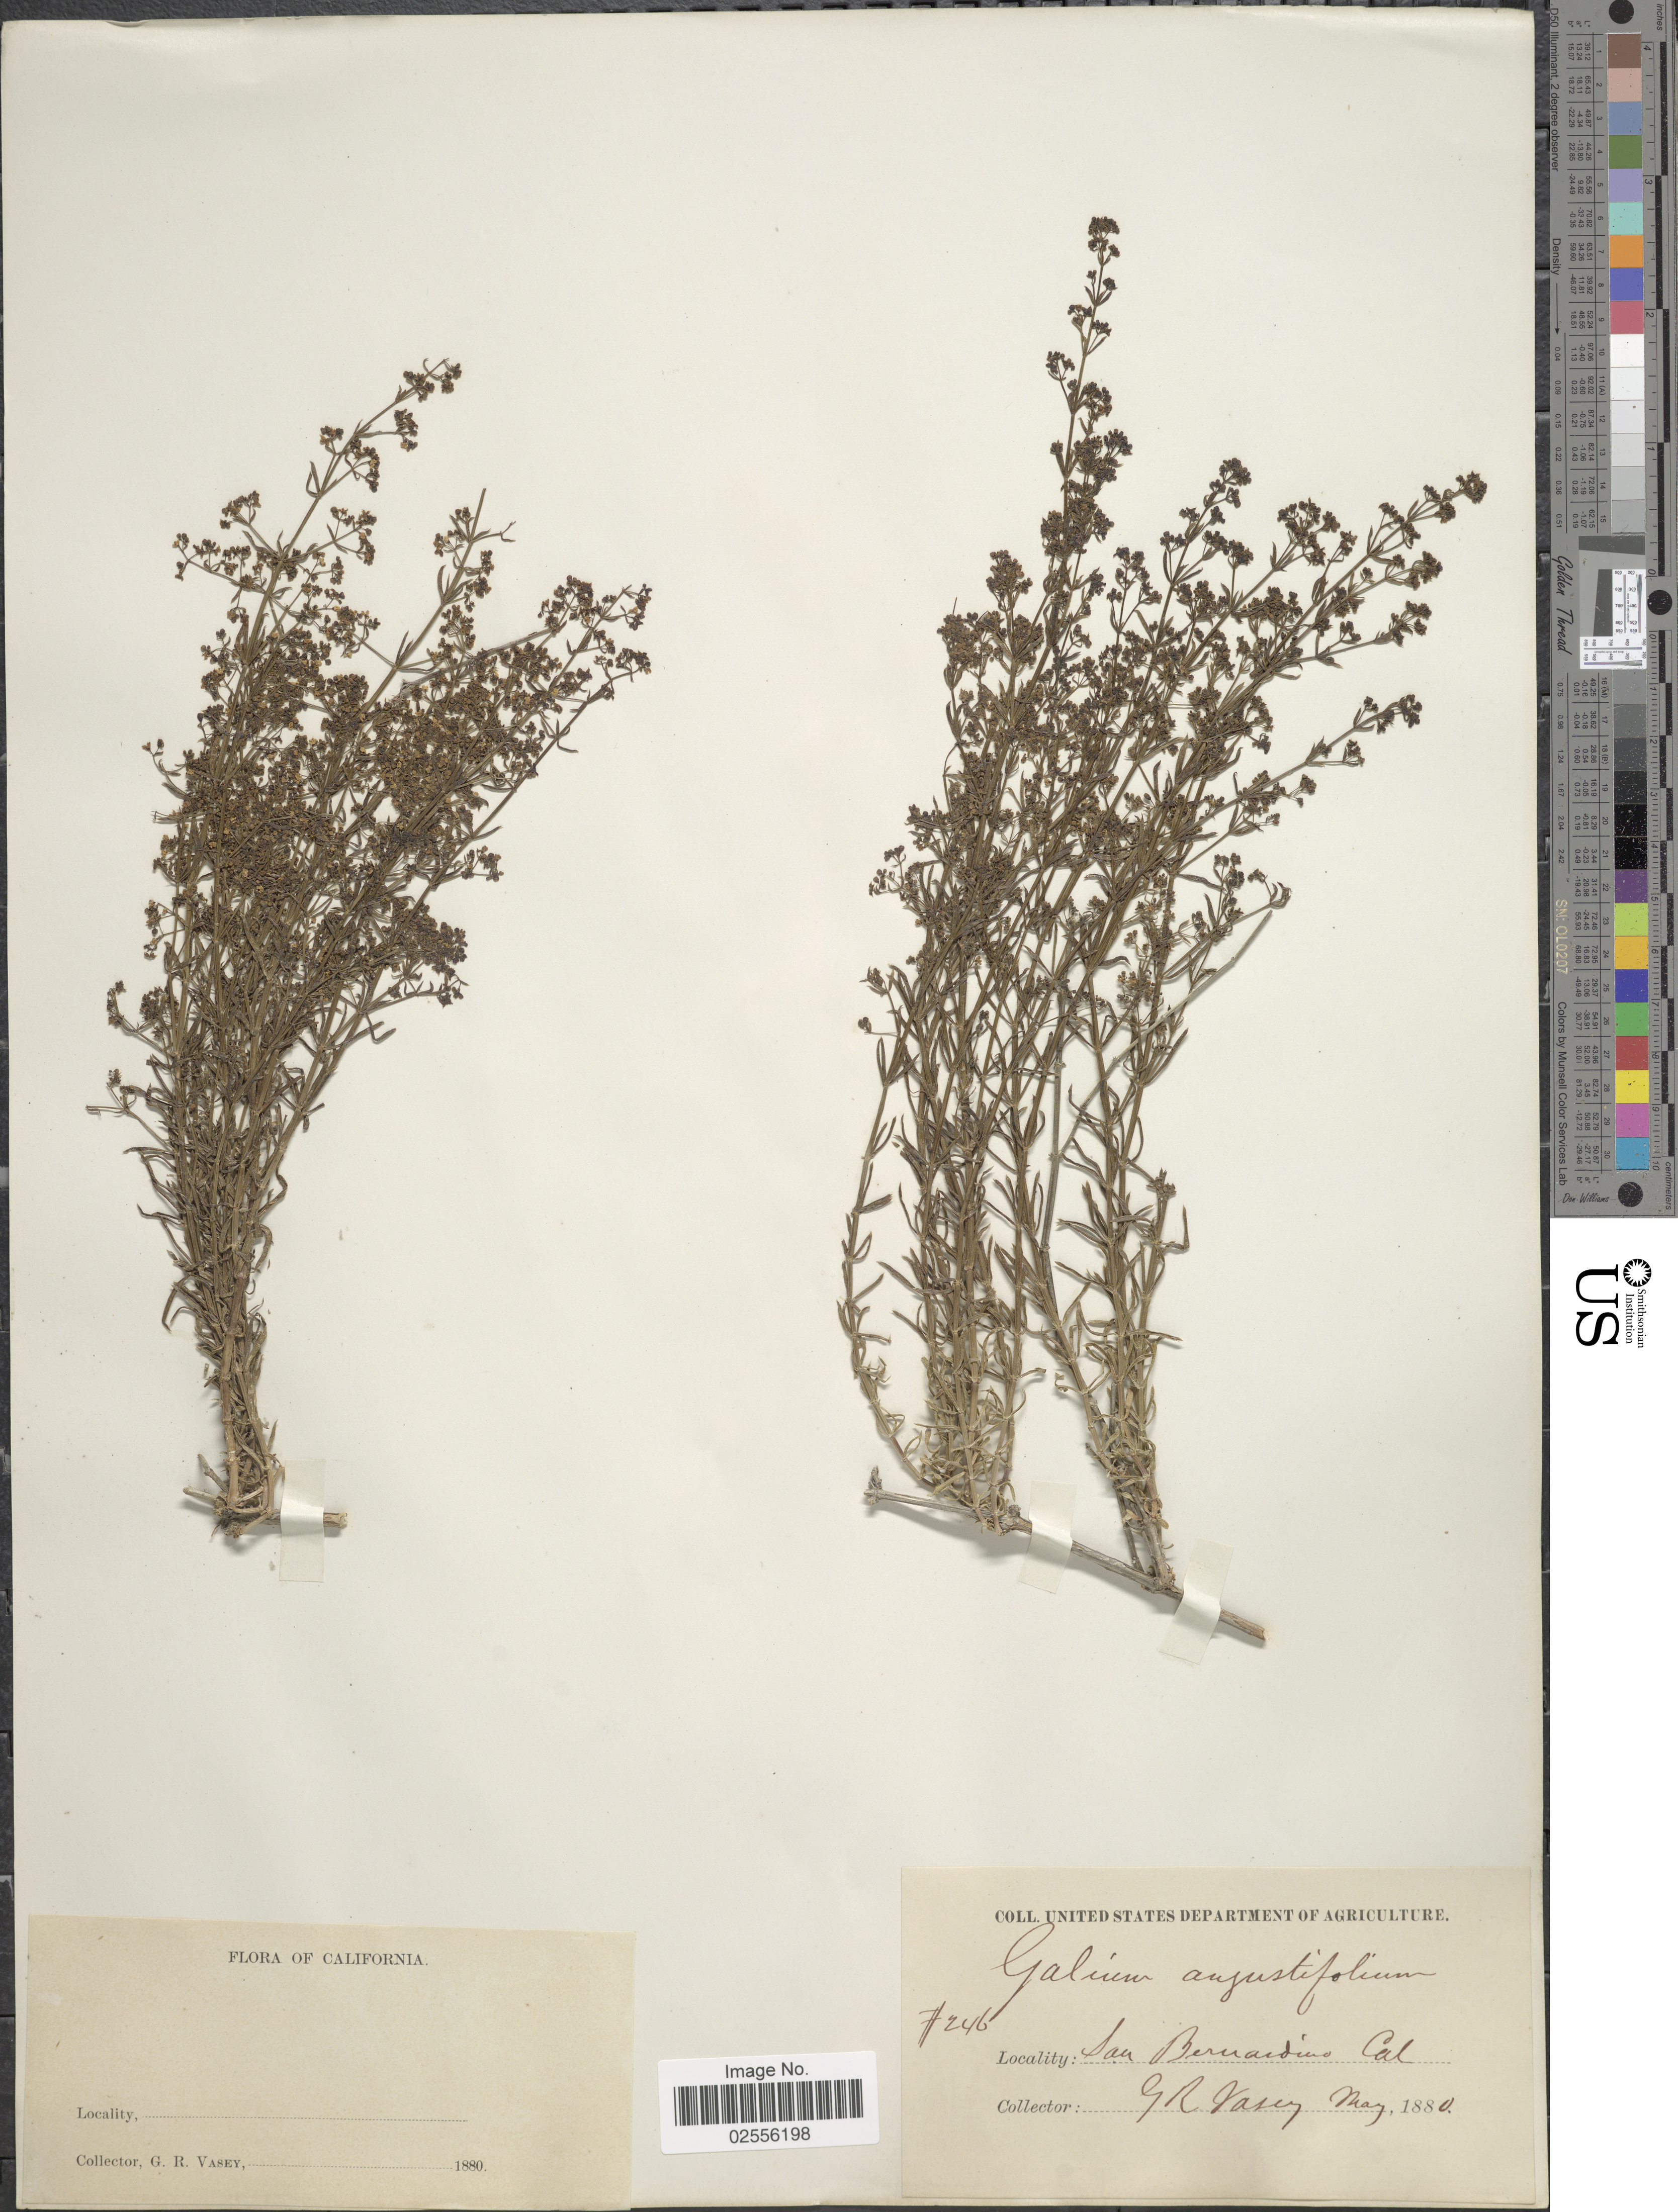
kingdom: Plantae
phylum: Tracheophyta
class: Magnoliopsida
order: Gentianales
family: Rubiaceae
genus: Galium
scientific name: Galium angustifolium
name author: Nutt.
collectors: G. R. Vasey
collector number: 246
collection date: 1880-05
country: United States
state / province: California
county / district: San Bernardino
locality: San Bernardino.